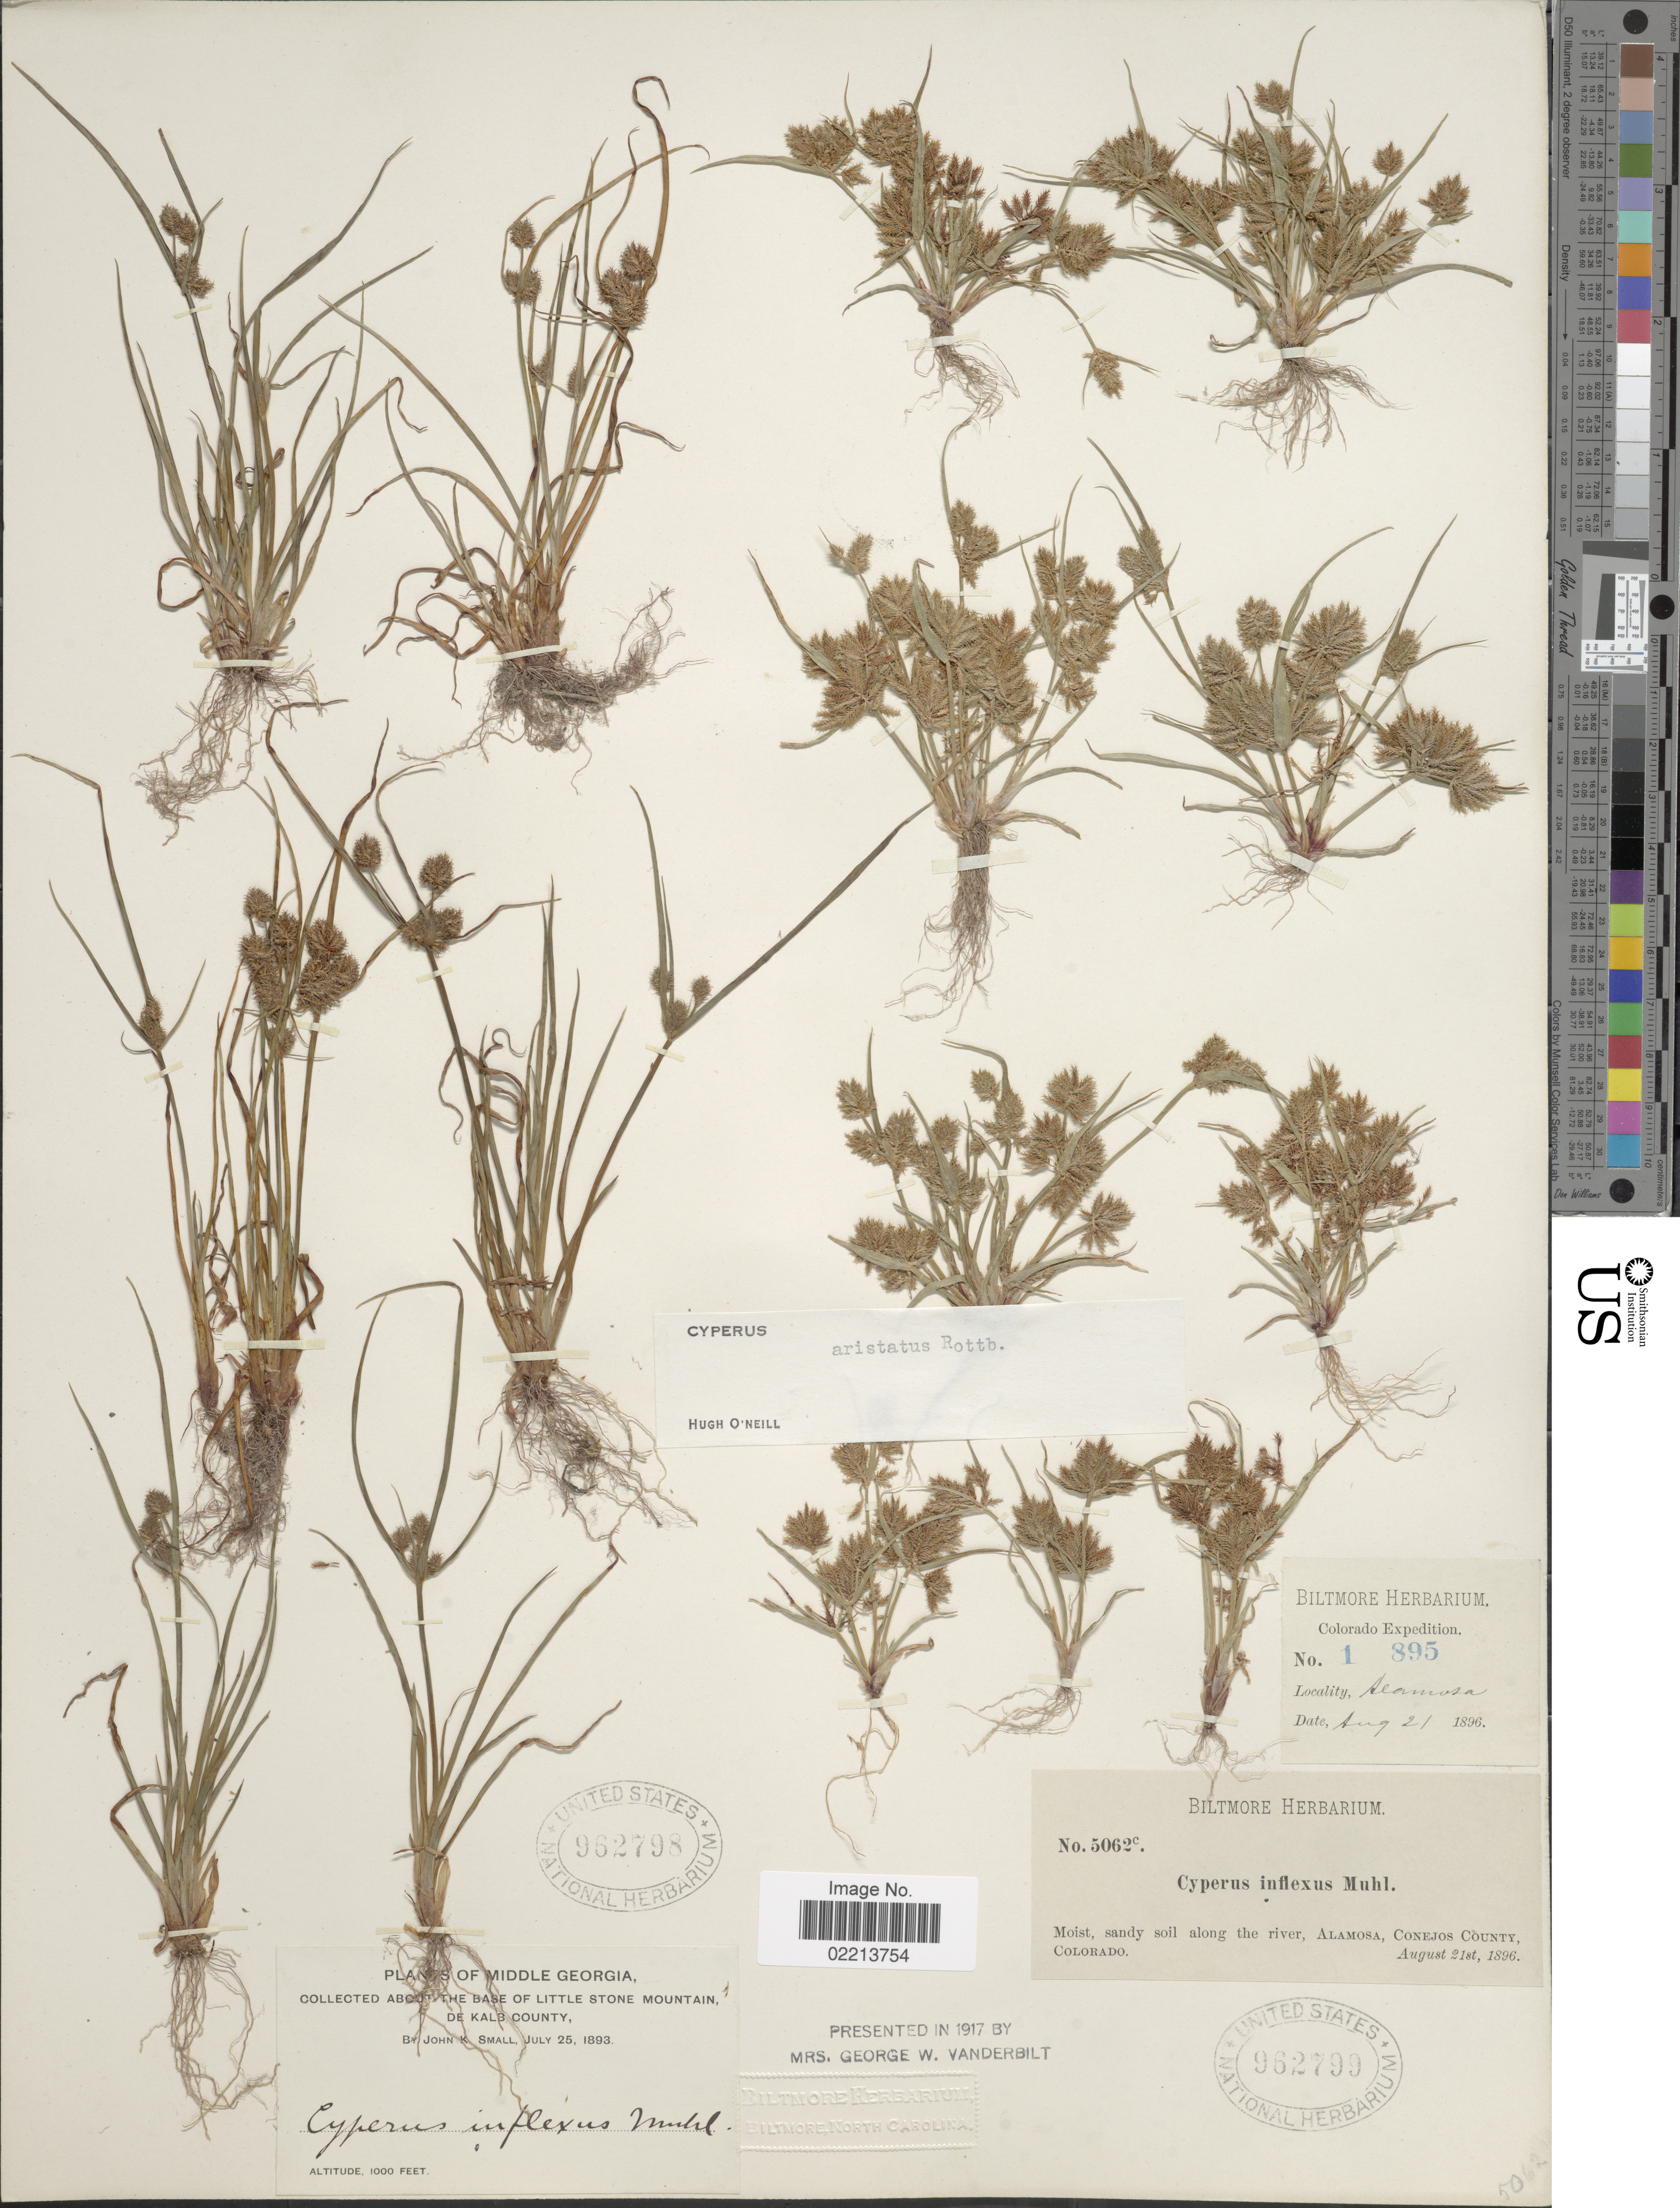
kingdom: Plantae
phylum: Tracheophyta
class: Liliopsida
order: Poales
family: Cyperaceae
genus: Cyperus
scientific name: Cyperus squarrosus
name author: L.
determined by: Strong, Mark T., (BOT), Smithsonian Institution - National Museum of Natural History (UNITED STATES)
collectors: J. K. Small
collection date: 1893-07-25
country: United States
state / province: Georgia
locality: Middle Georgia, about the base of Little Stone Mountain, De Kalb County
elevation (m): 305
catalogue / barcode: US 62798-2